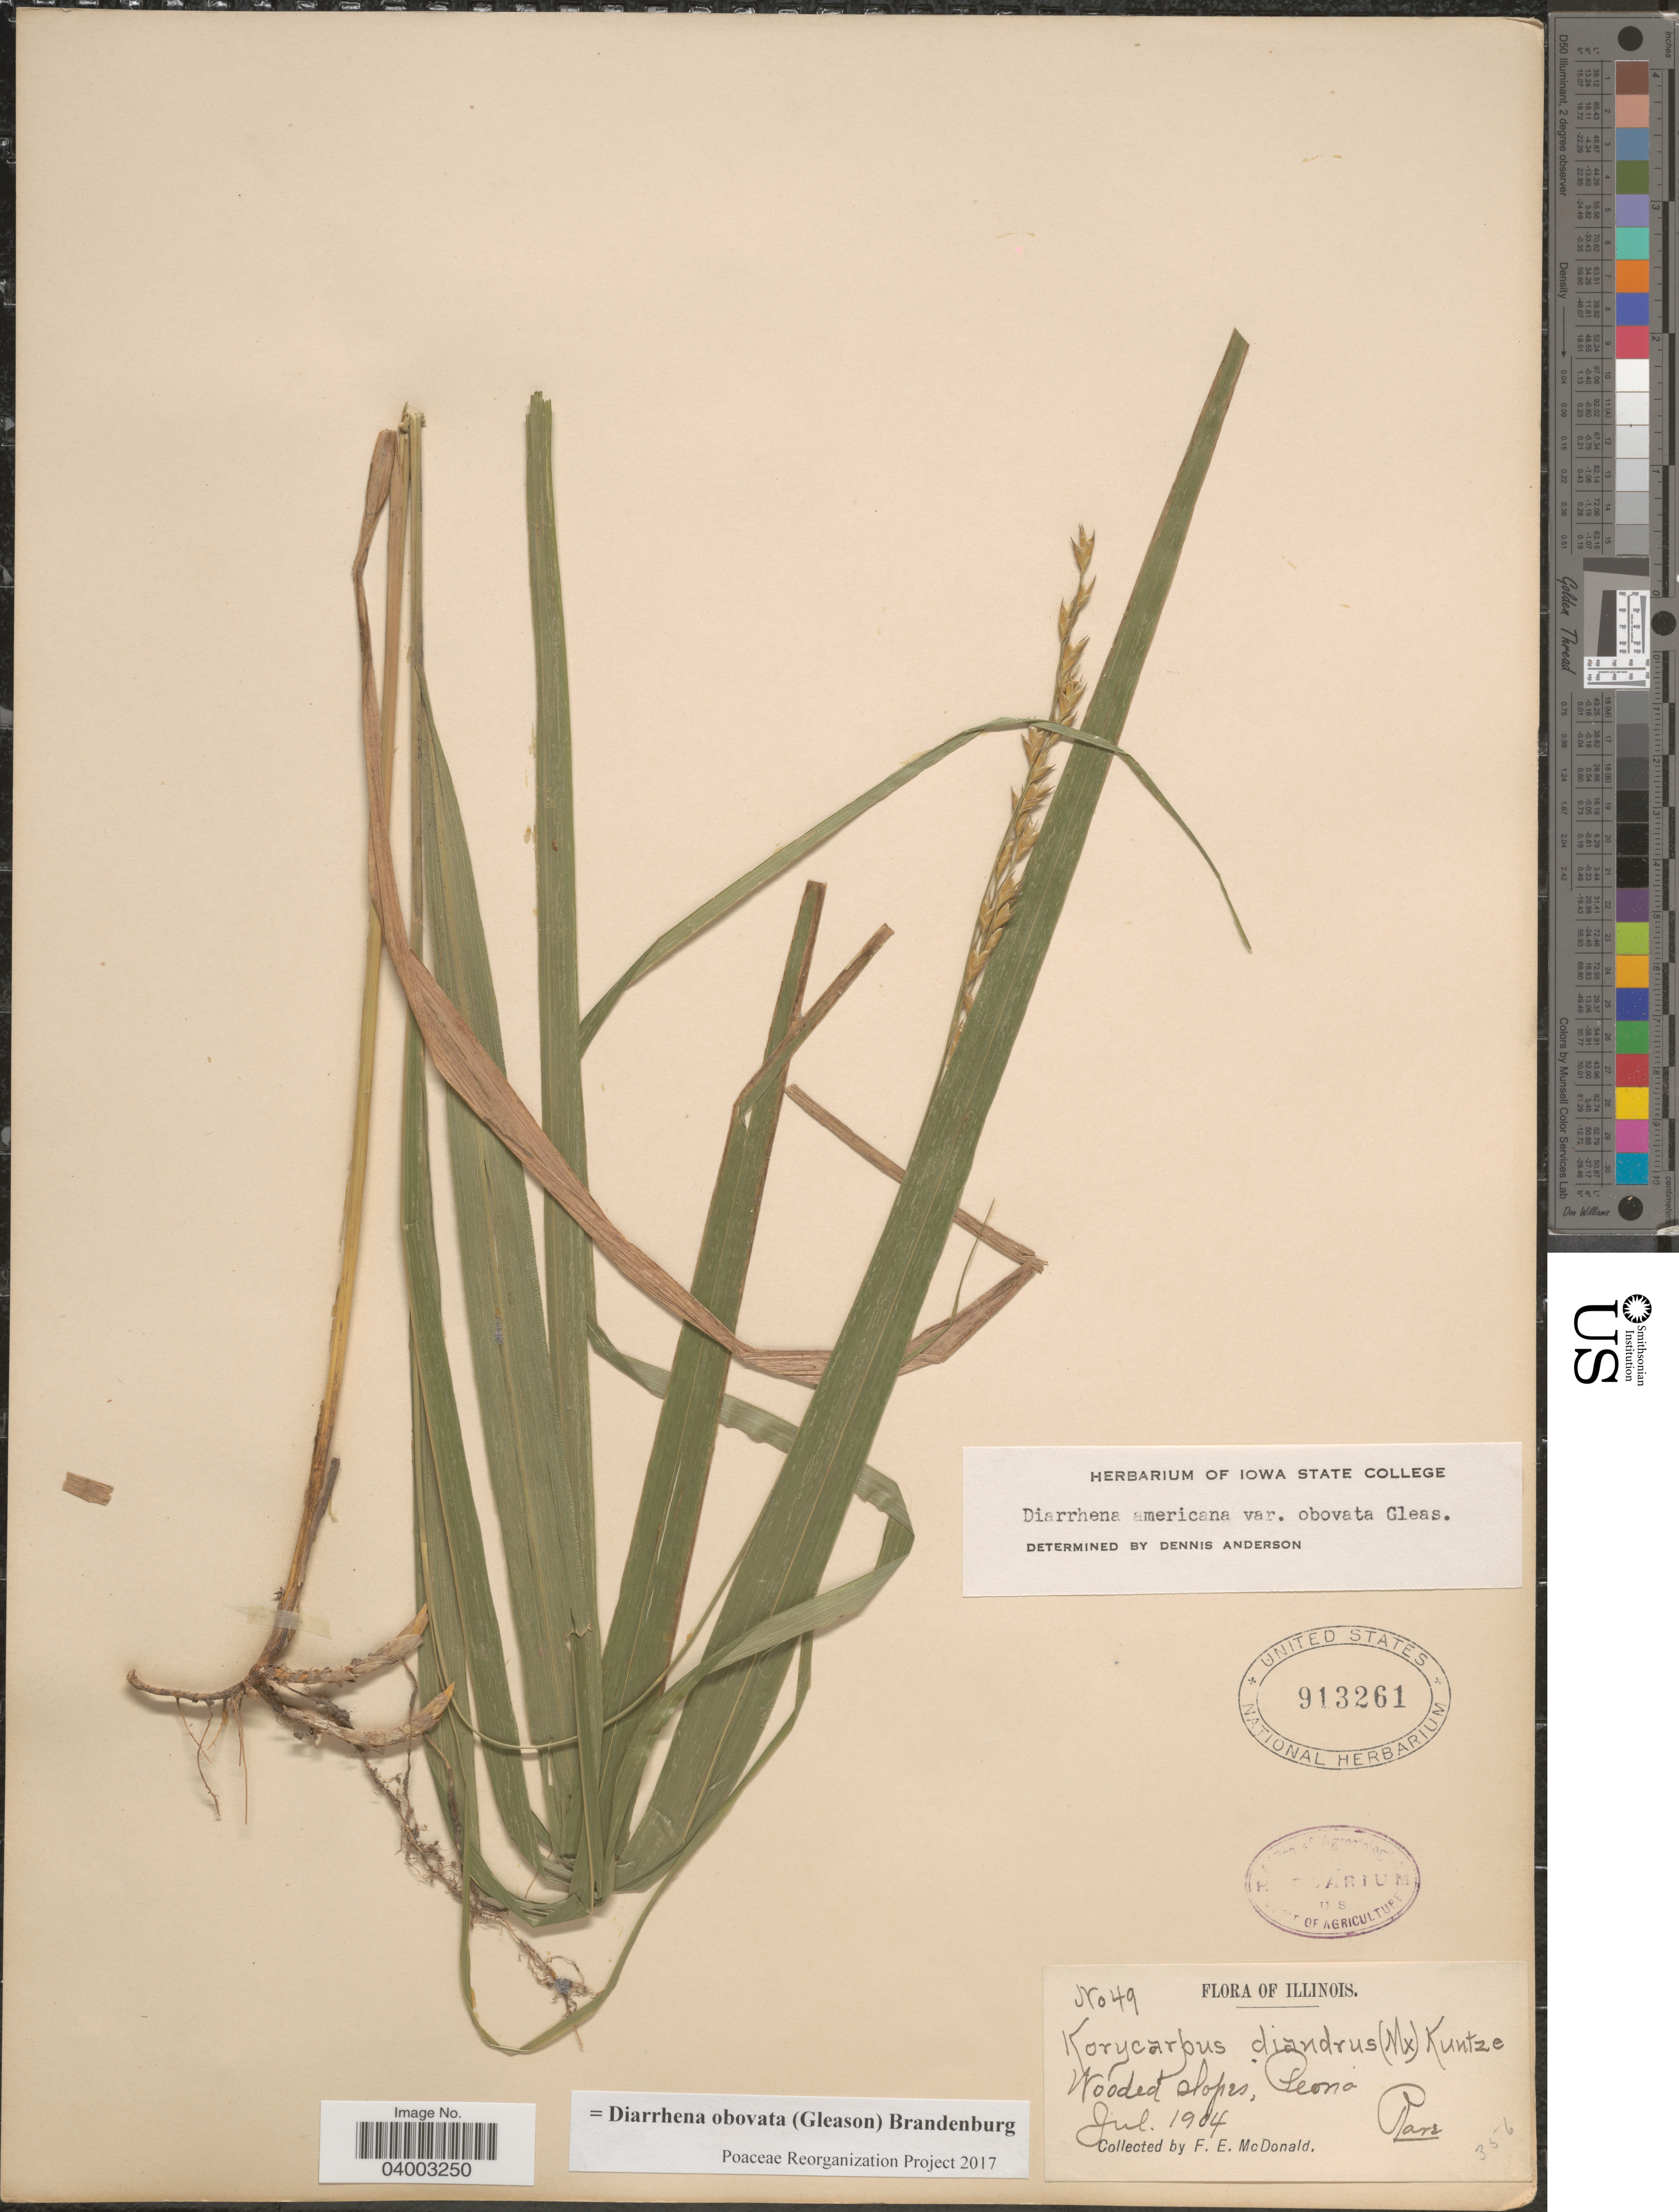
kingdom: Plantae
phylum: Tracheophyta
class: Liliopsida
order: Poales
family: Poaceae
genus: Diarrhena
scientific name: Diarrhena obovata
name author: (Gleason) Brandenburg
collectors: F. E. McDonald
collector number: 49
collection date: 1904-07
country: United States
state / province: Illinois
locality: Wooded slopes, Peoria.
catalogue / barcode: US 913261